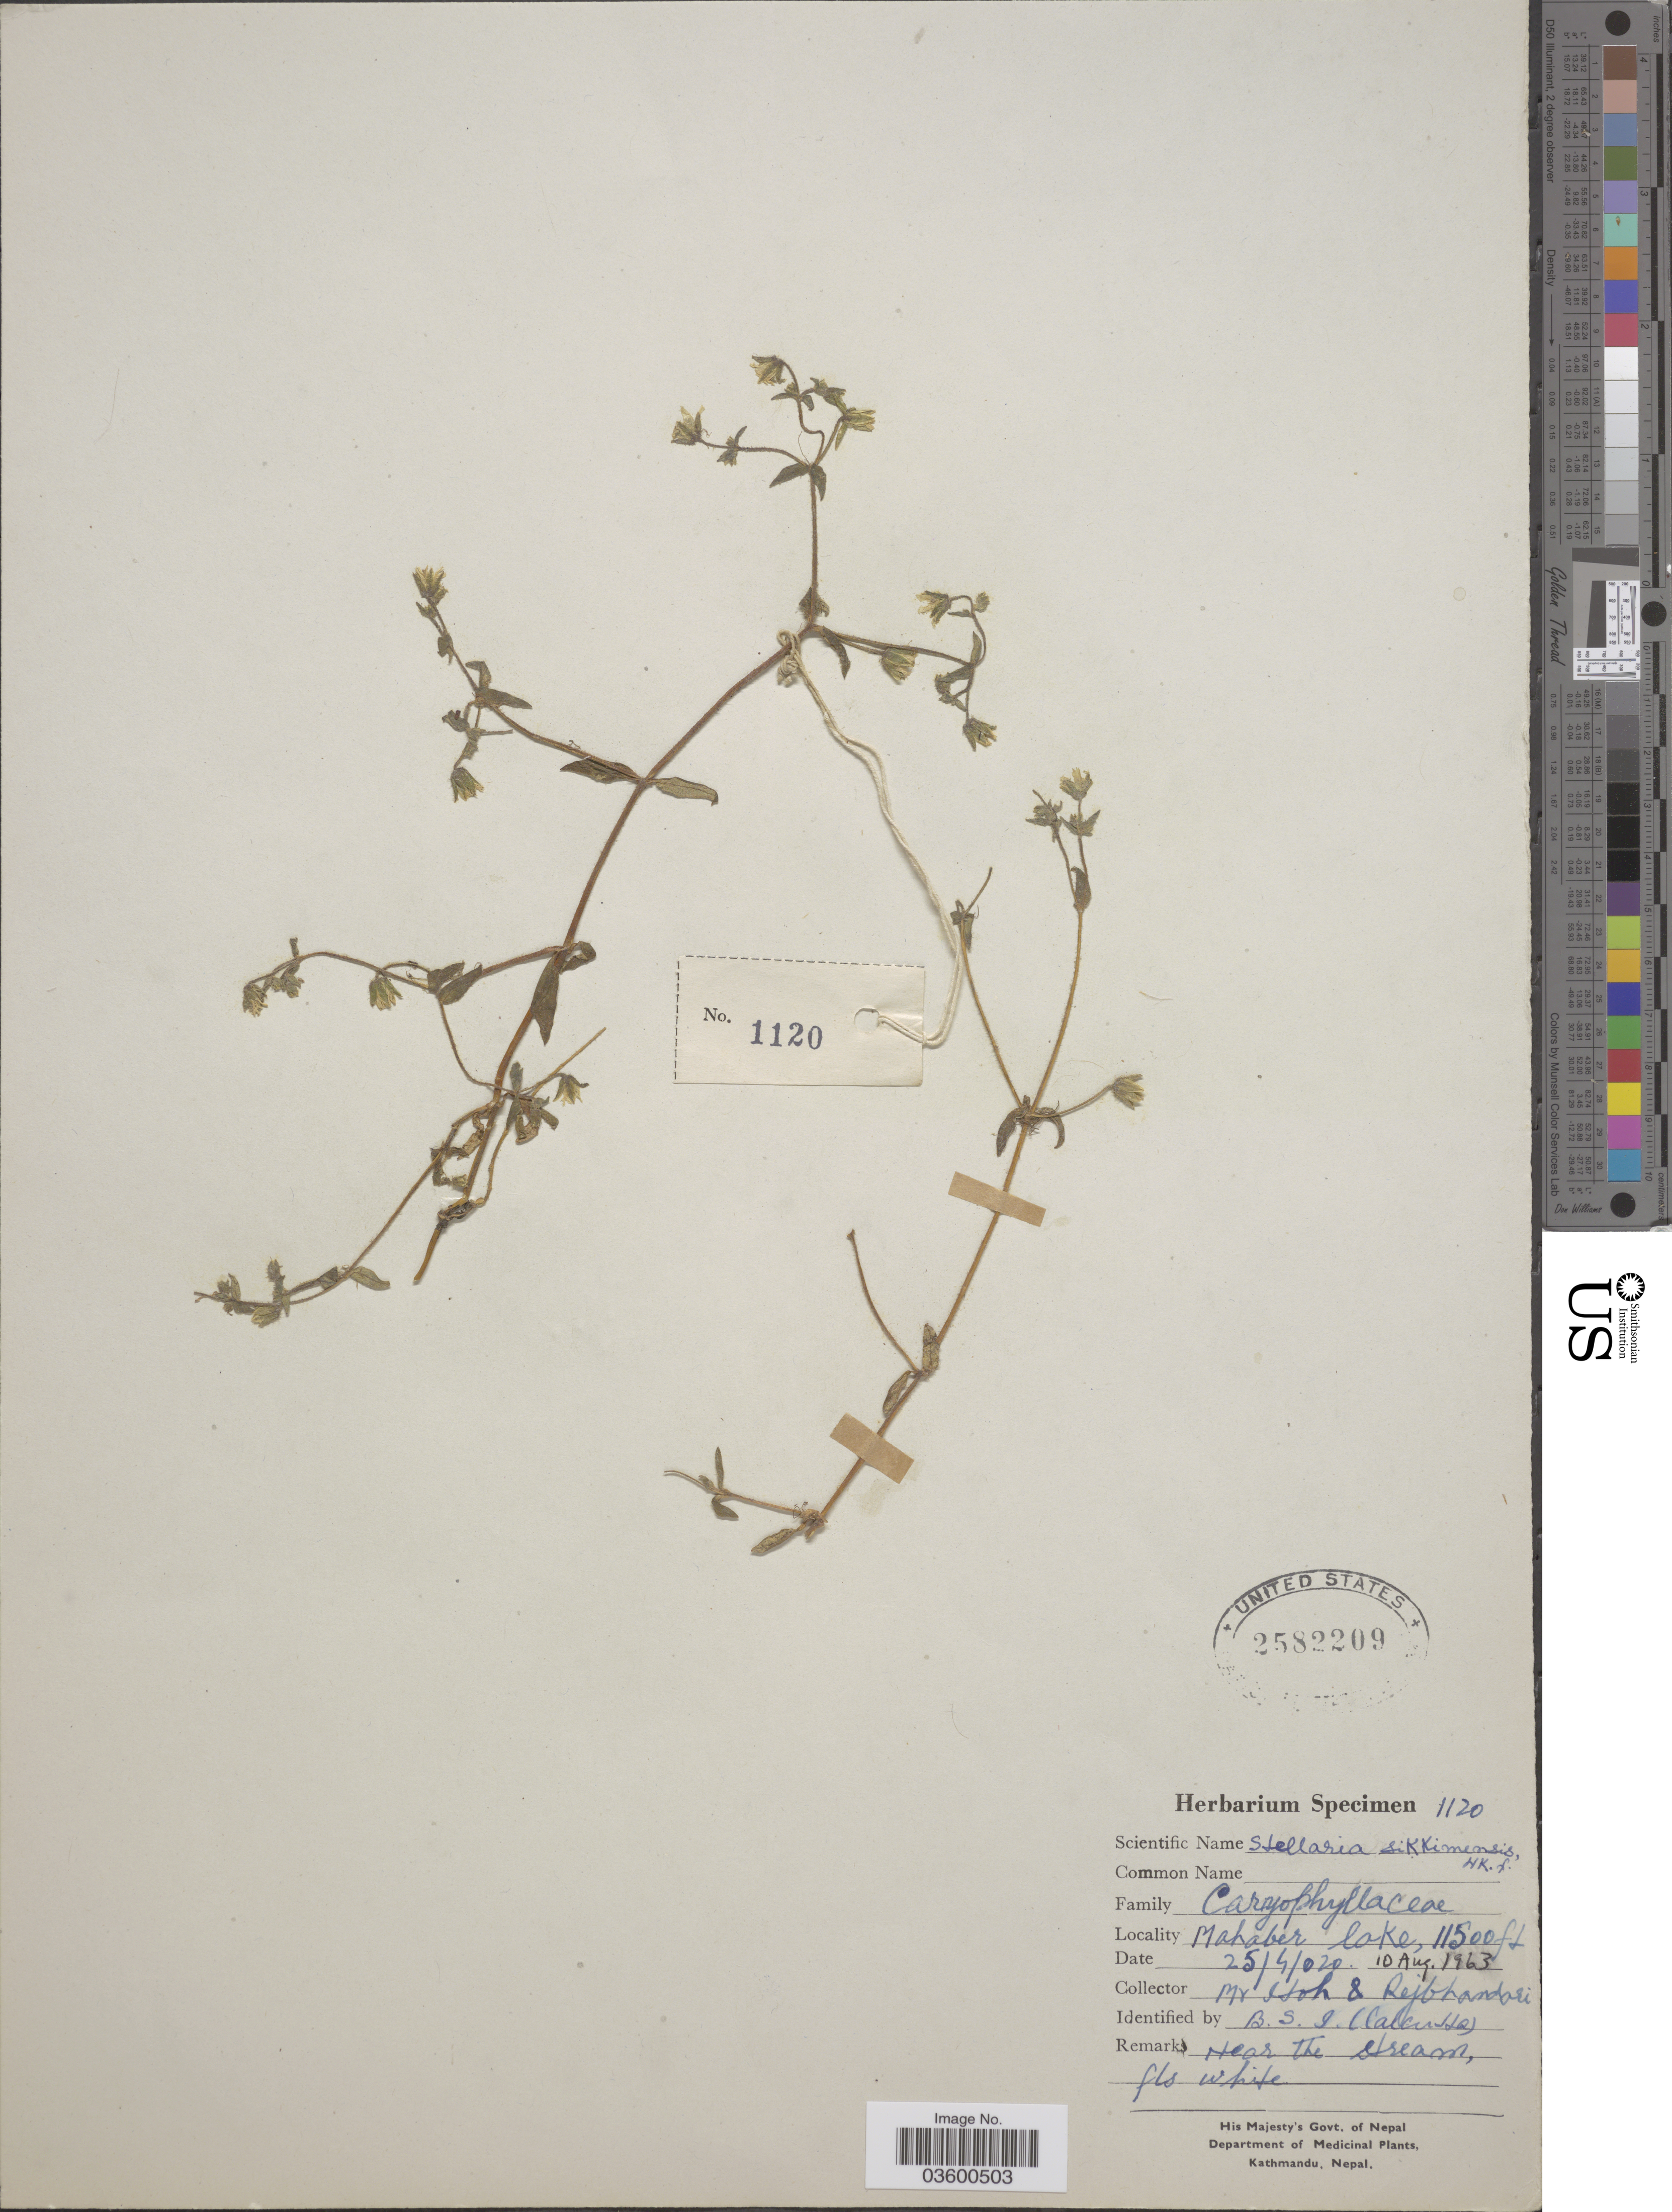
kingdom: Plantae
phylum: Tracheophyta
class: Magnoliopsida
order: Caryophyllales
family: Caryophyllaceae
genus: Stellaria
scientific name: Stellaria sikkimensis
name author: Hook. f.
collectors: -. Itoh & Rajbhandari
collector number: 1120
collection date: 1963-08-10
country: Nepal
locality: Mahaber lake.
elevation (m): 3505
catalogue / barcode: US 2582209